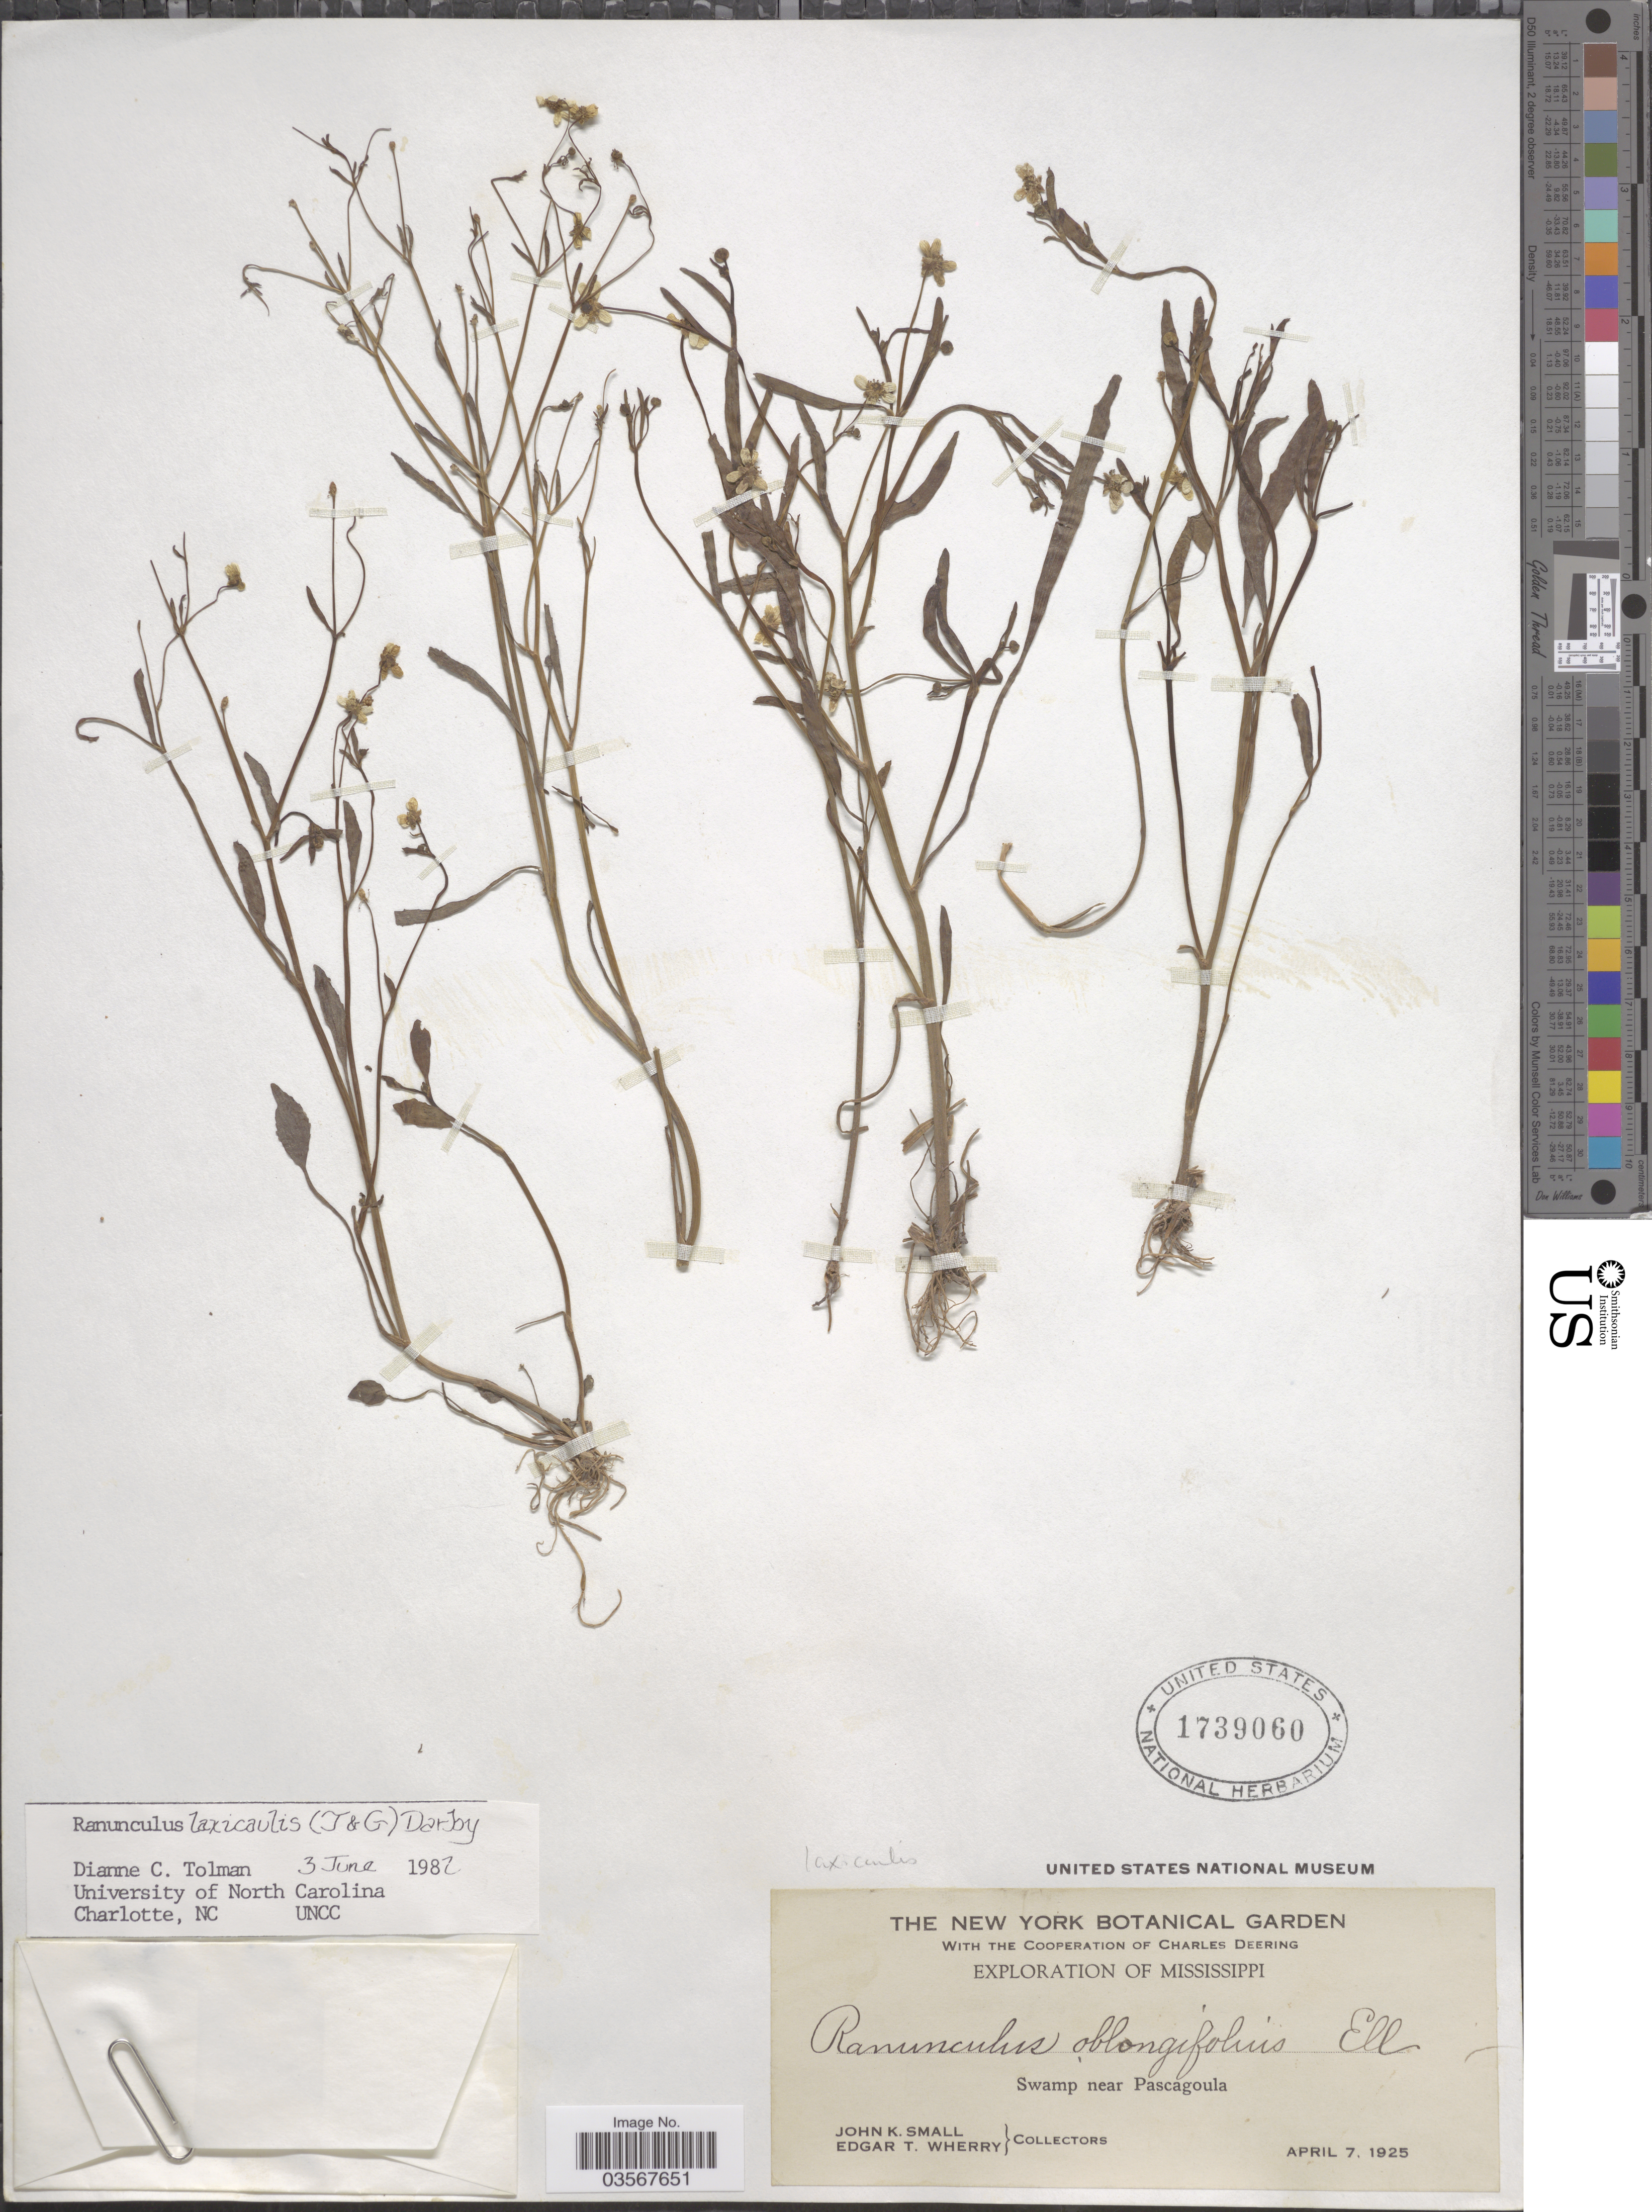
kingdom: Plantae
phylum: Tracheophyta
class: Magnoliopsida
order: Ranunculales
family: Ranunculaceae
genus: Ranunculus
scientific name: Ranunculus laxicaulis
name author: (Torr. & A. Gray) Darby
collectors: J. K. Small & E. T. Wherry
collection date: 1925-04-07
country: United States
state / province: Mississippi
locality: Swamp near Pascagoula.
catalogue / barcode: US 1739060